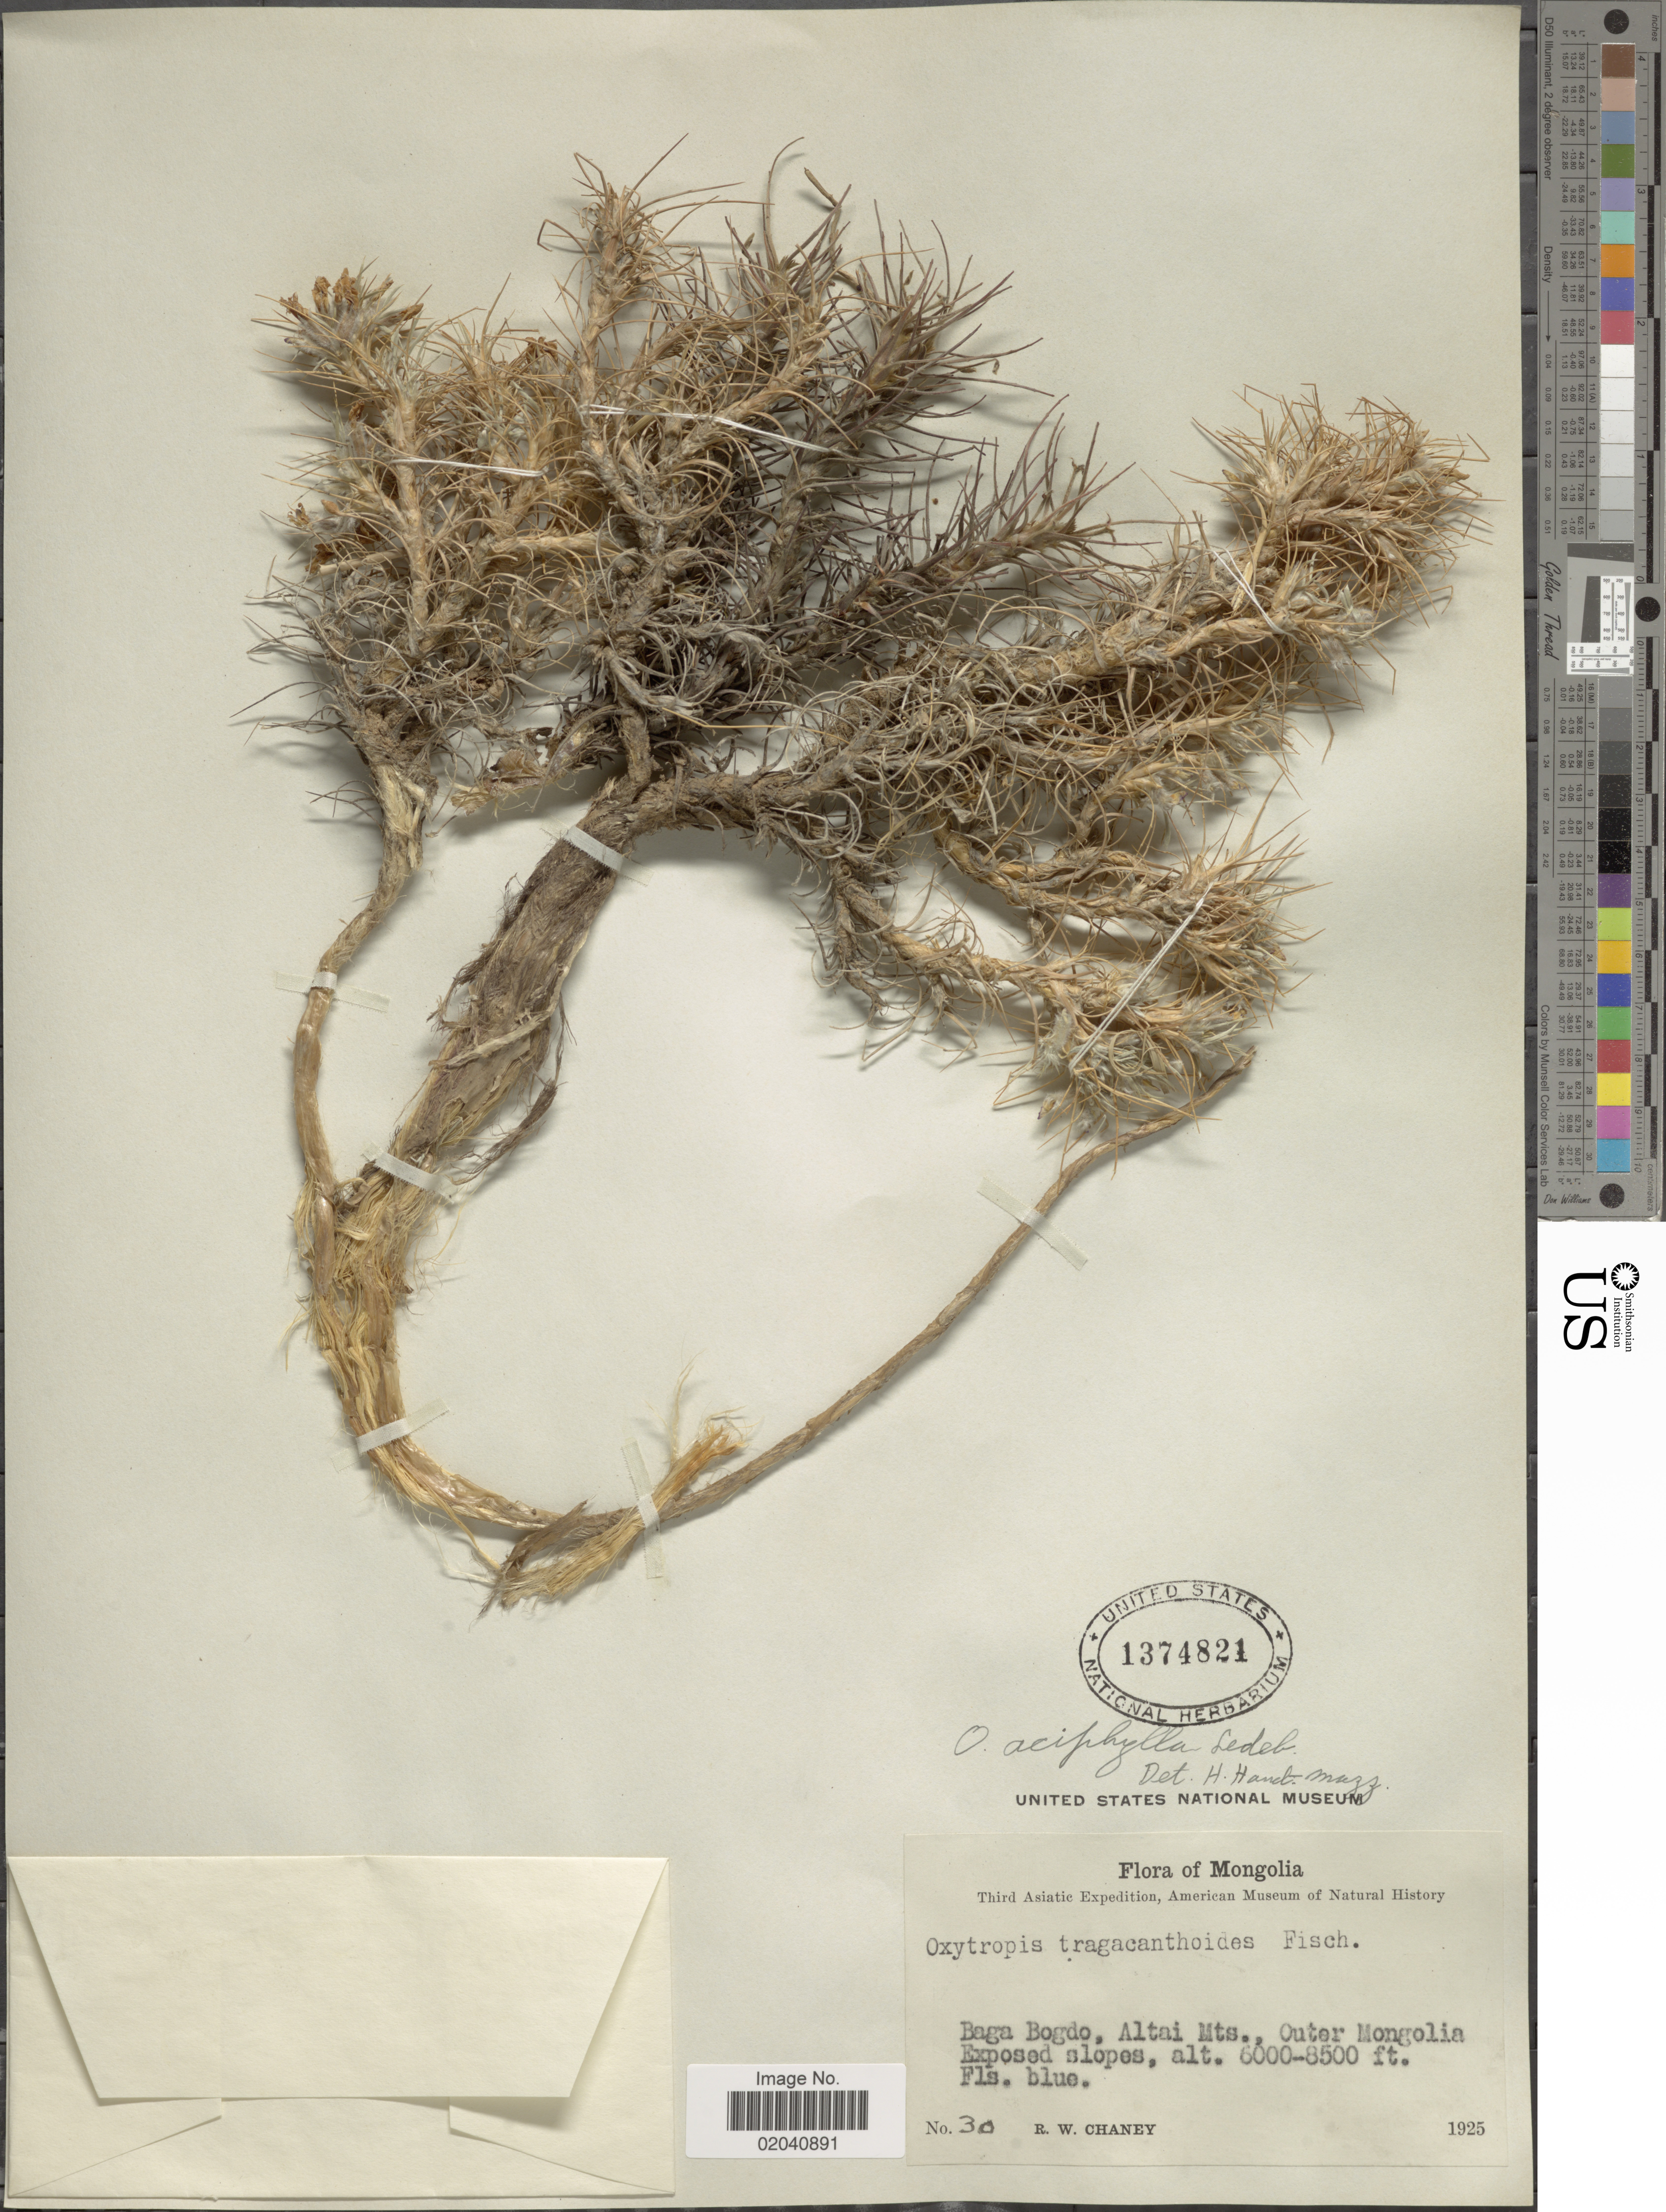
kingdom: Plantae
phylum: Tracheophyta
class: Magnoliopsida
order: Fabales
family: Fabaceae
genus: Oxytropis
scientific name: Oxytropis aciphylla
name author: Ledeb.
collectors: R. Chaney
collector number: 30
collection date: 1925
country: Mongolia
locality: Third Asiatic, Baga Bogdo, Altai Mts., Outer Mongolia, Exposed slopes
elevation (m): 1829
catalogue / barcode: US 13474821